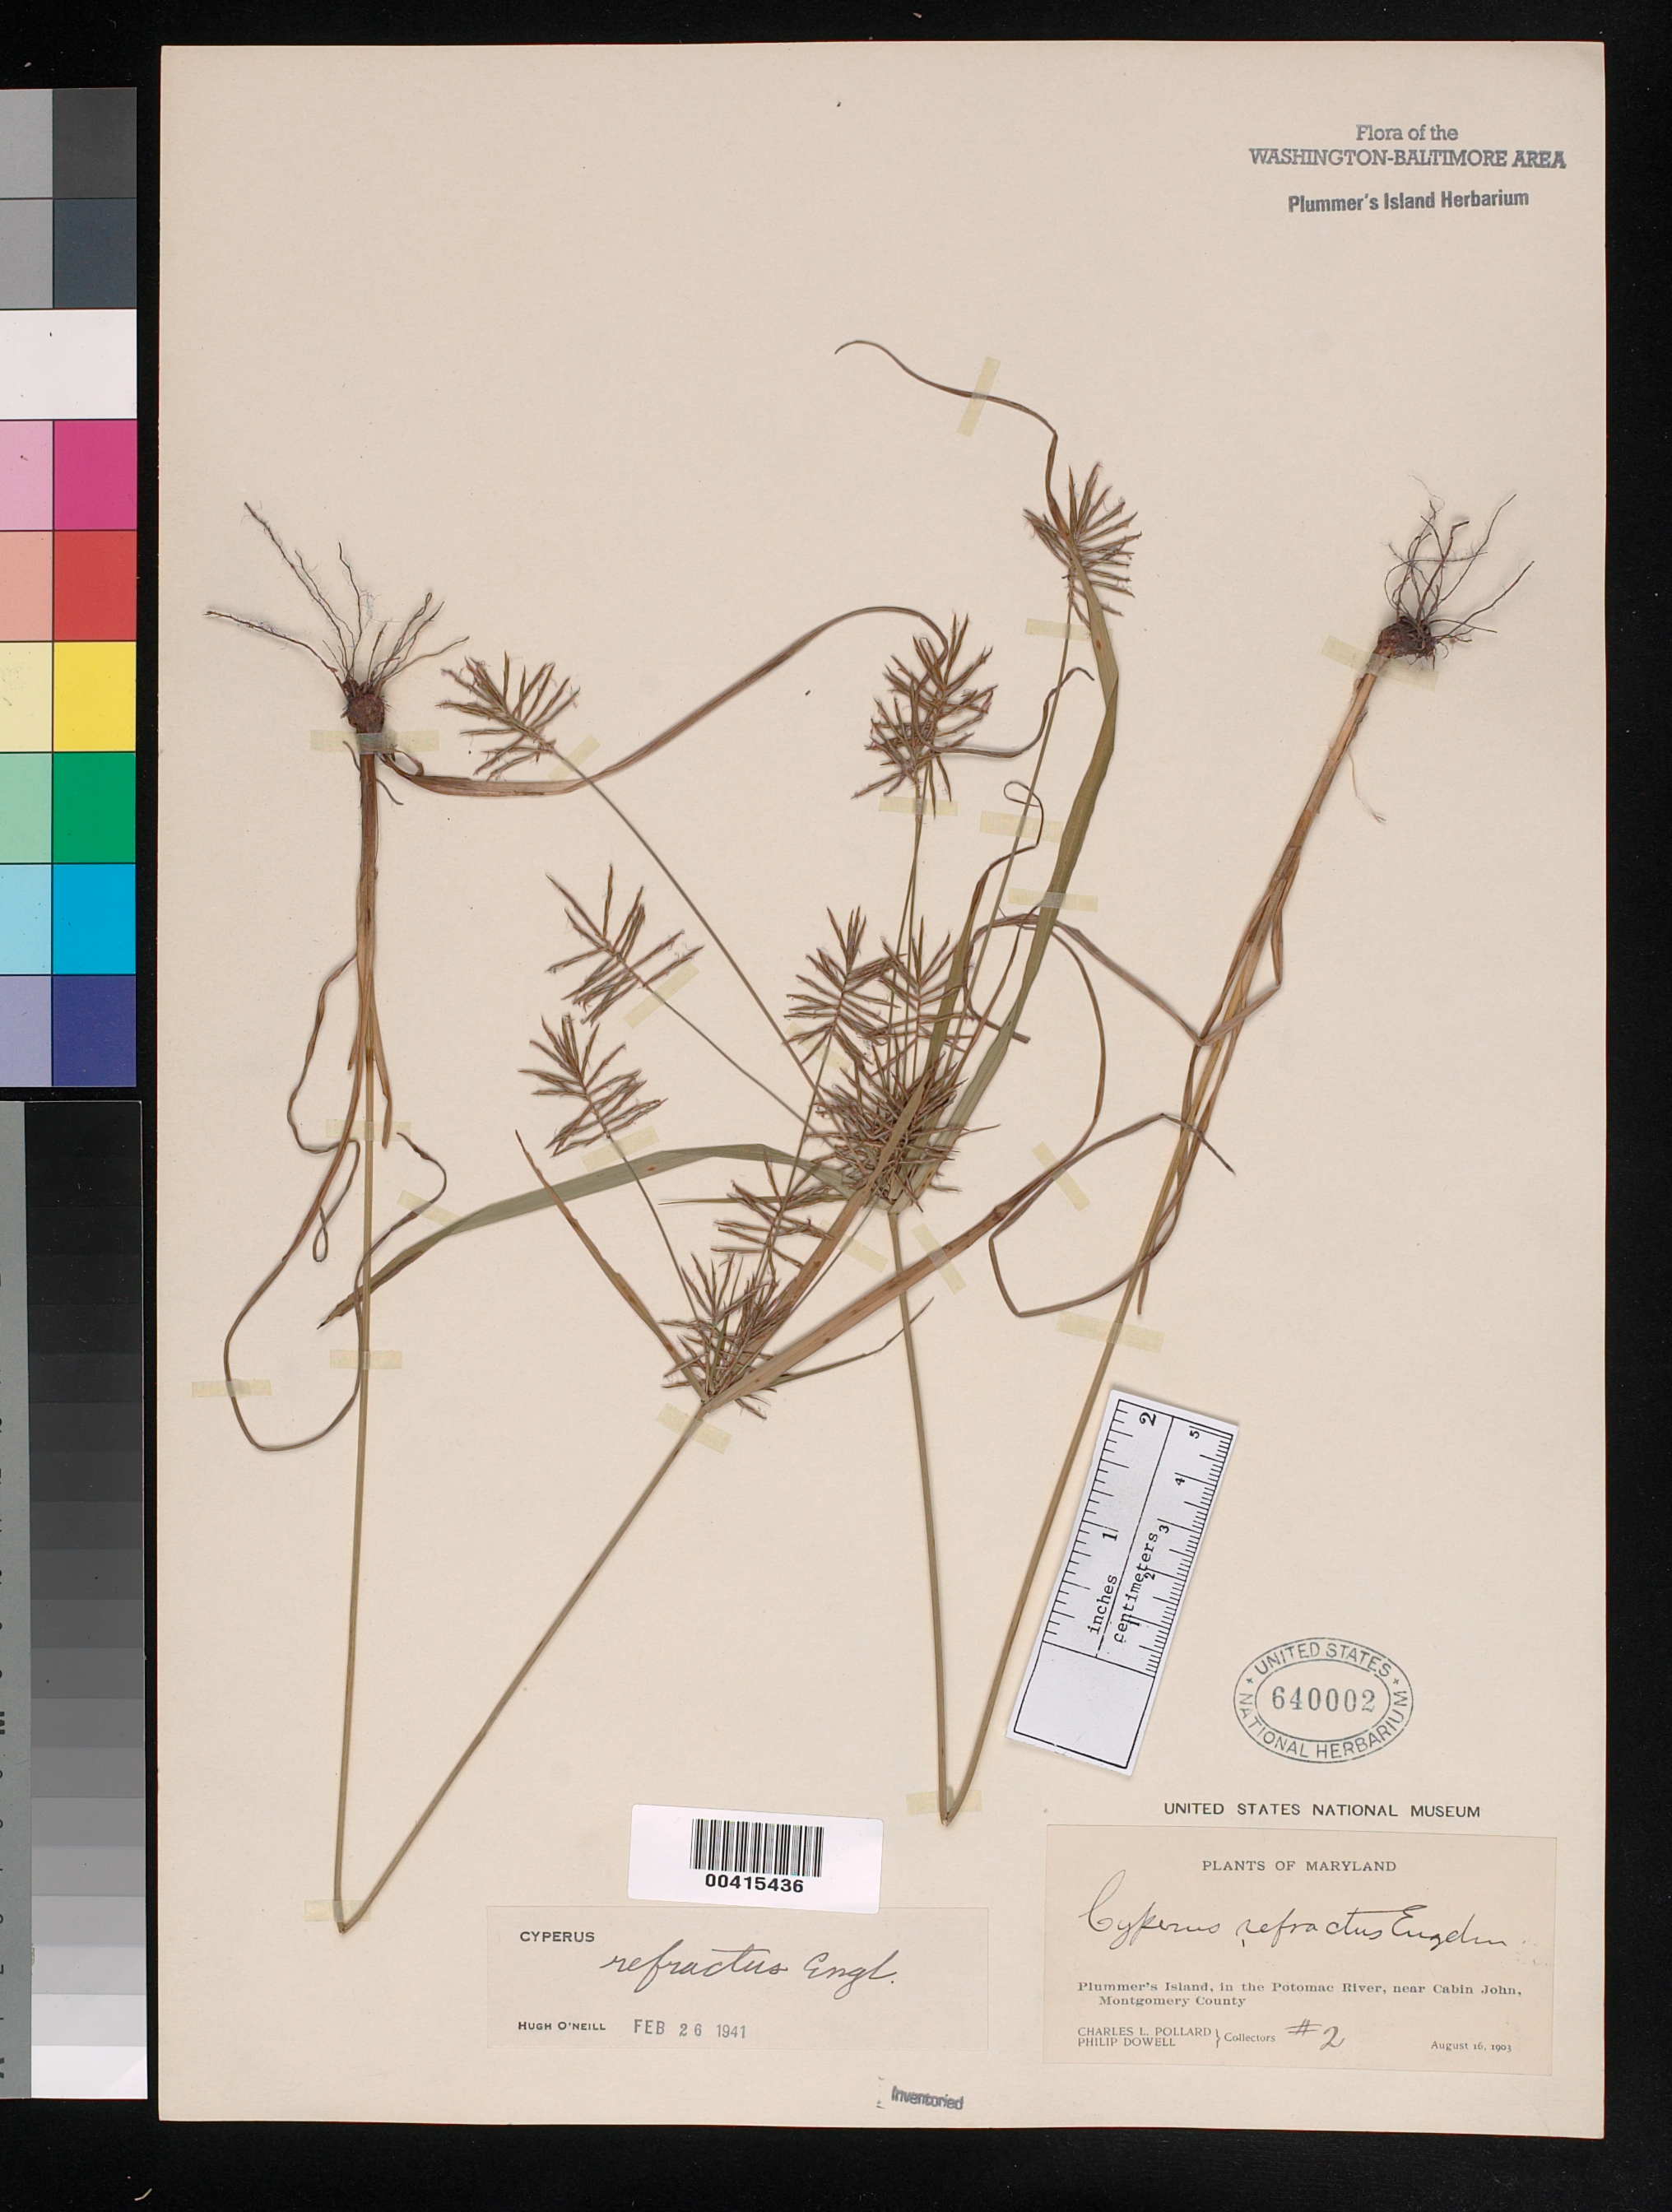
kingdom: Plantae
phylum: Tracheophyta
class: Liliopsida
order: Poales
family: Cyperaceae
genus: Cyperus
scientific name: Cyperus refractus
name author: Engelm. ex Boeckeler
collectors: C. L. Pollard & P. Dowell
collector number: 2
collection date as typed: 16 Aug 1903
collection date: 1903-08-16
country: United States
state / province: Maryland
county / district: Montgomery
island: Plummers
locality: Plummer's Island C. & O. Canal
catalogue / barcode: US 640002